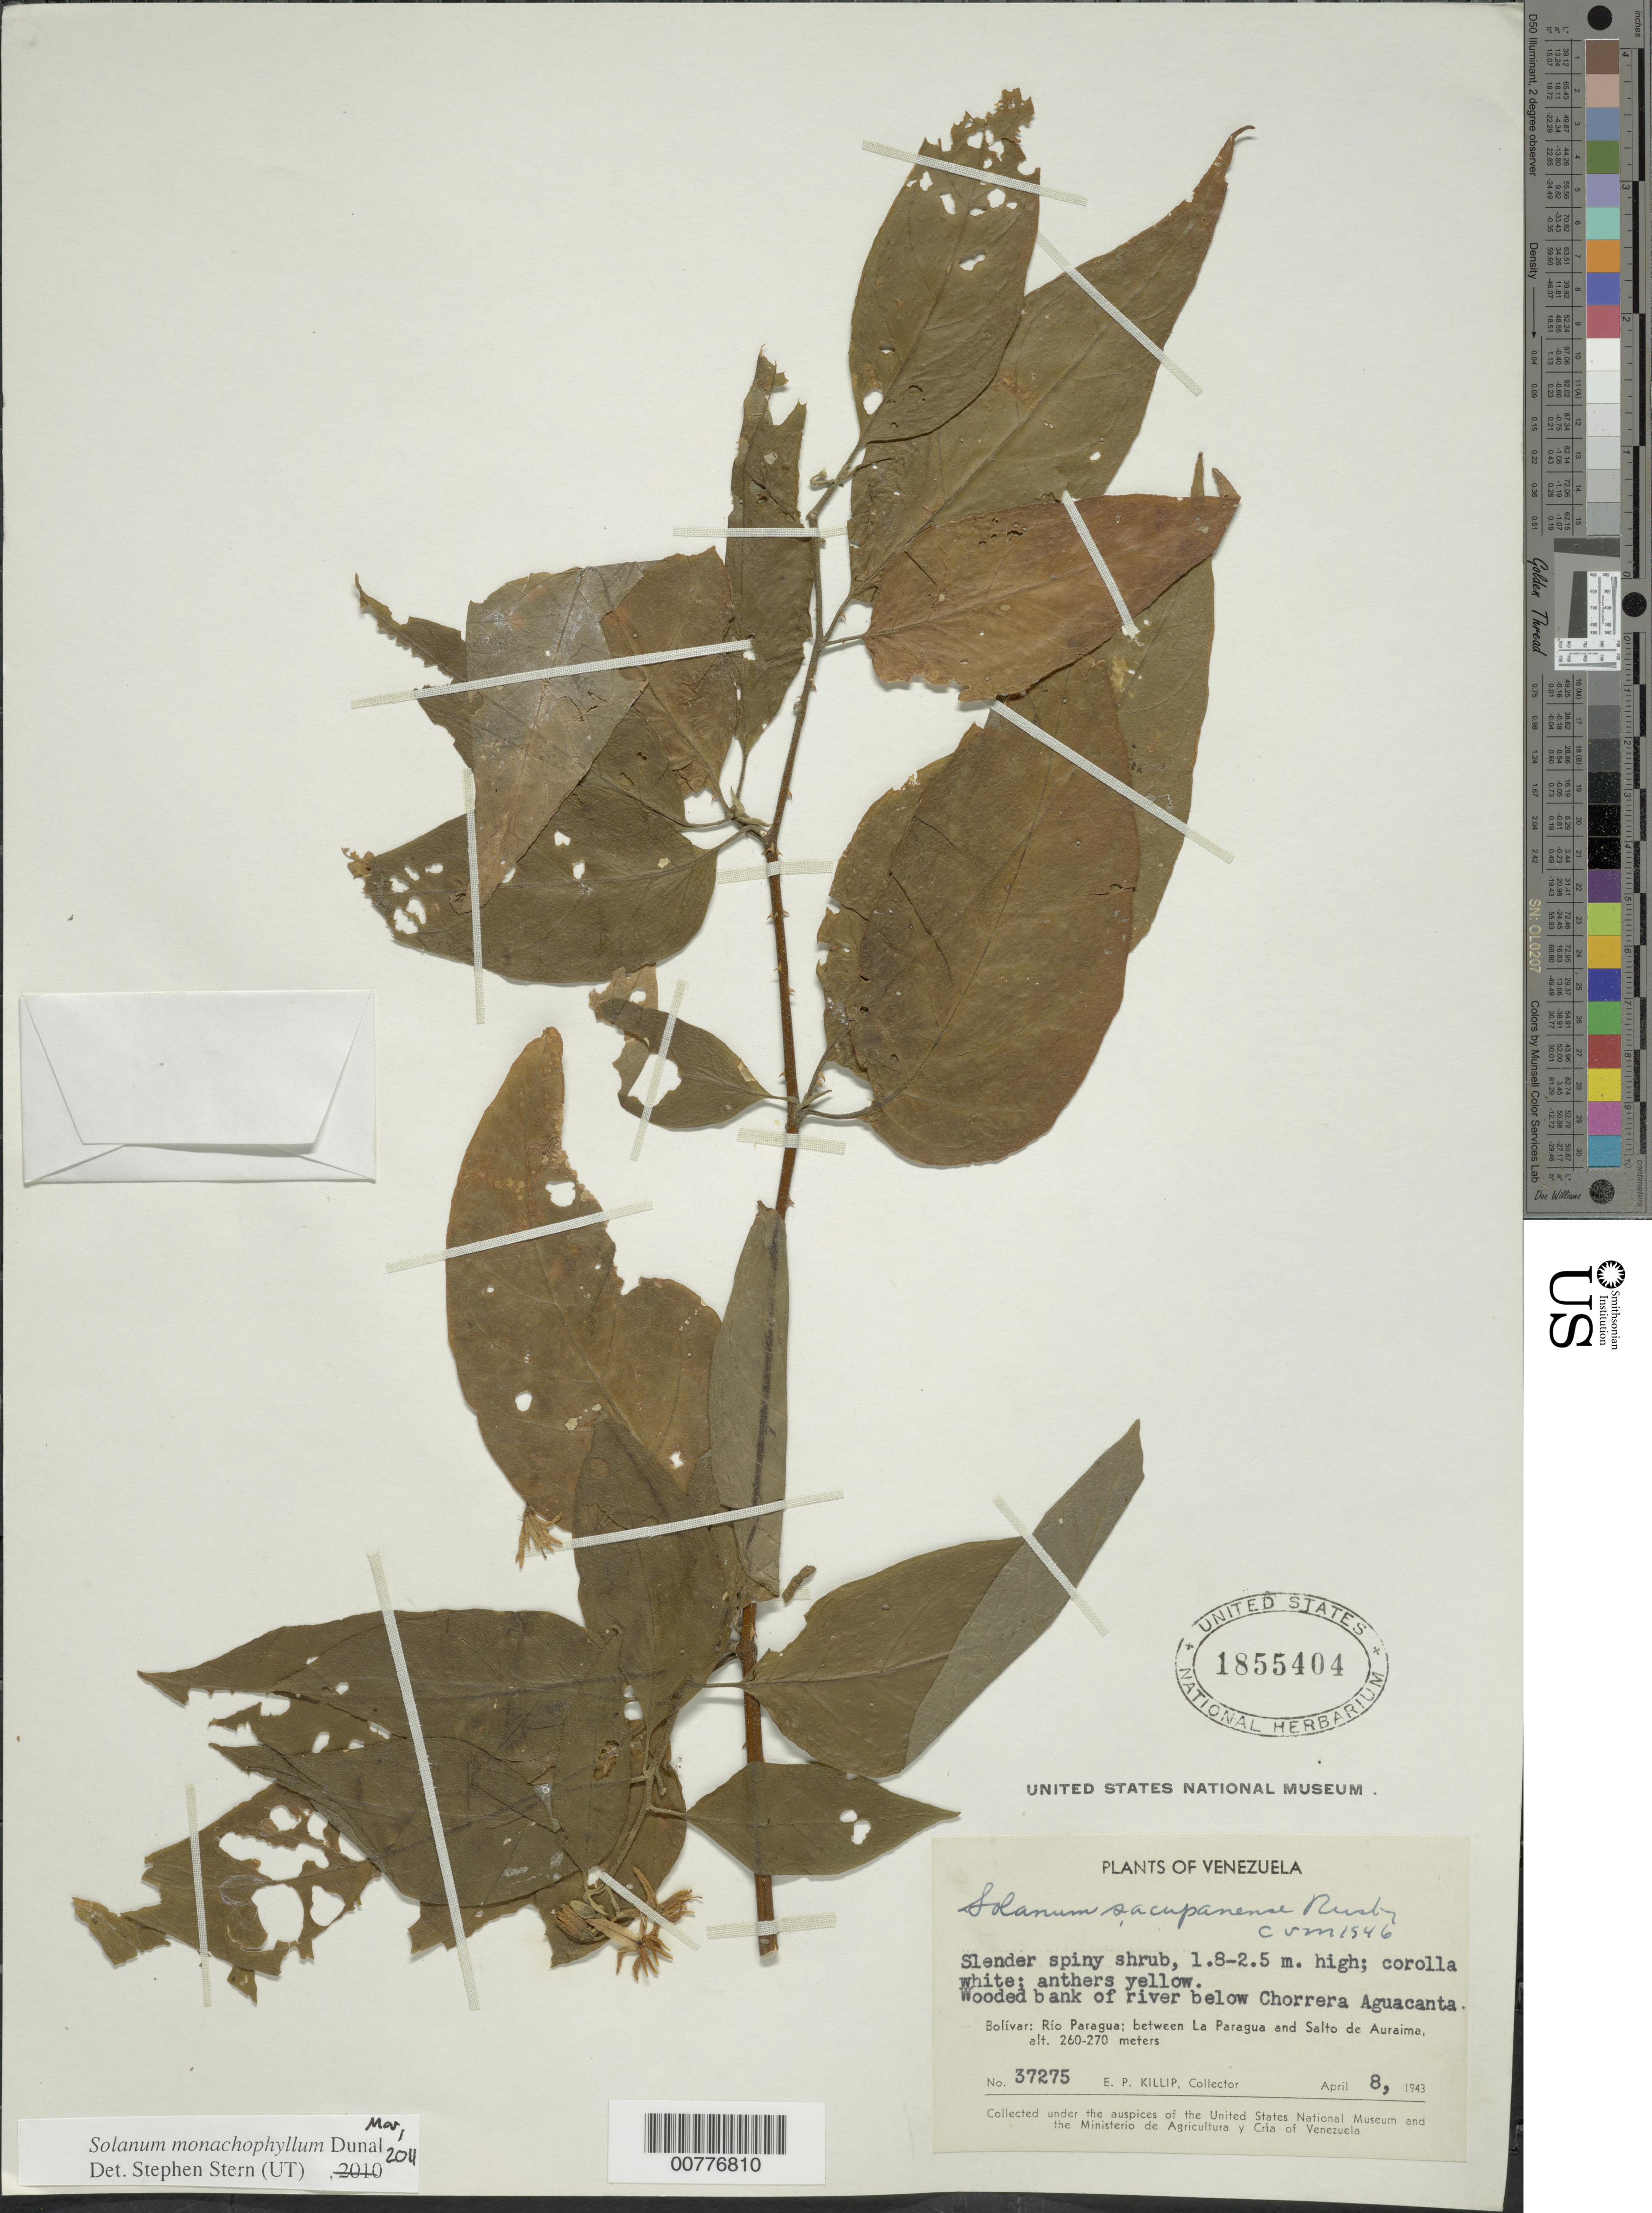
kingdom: Plantae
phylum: Tracheophyta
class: Magnoliopsida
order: Solanales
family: Solanaceae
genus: Solanum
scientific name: Solanum sacupanense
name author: Rusby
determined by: Morton, C. V.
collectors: E. P. Killip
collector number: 37275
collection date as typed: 4 Apr 1943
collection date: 1943-04-04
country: Venezuela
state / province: Bolívar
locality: Río Paragua, between La Paragua & Salto de Auraima, below Chorrera de Aguacanta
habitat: Wooded bank of river.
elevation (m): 260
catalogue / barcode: US 1855404